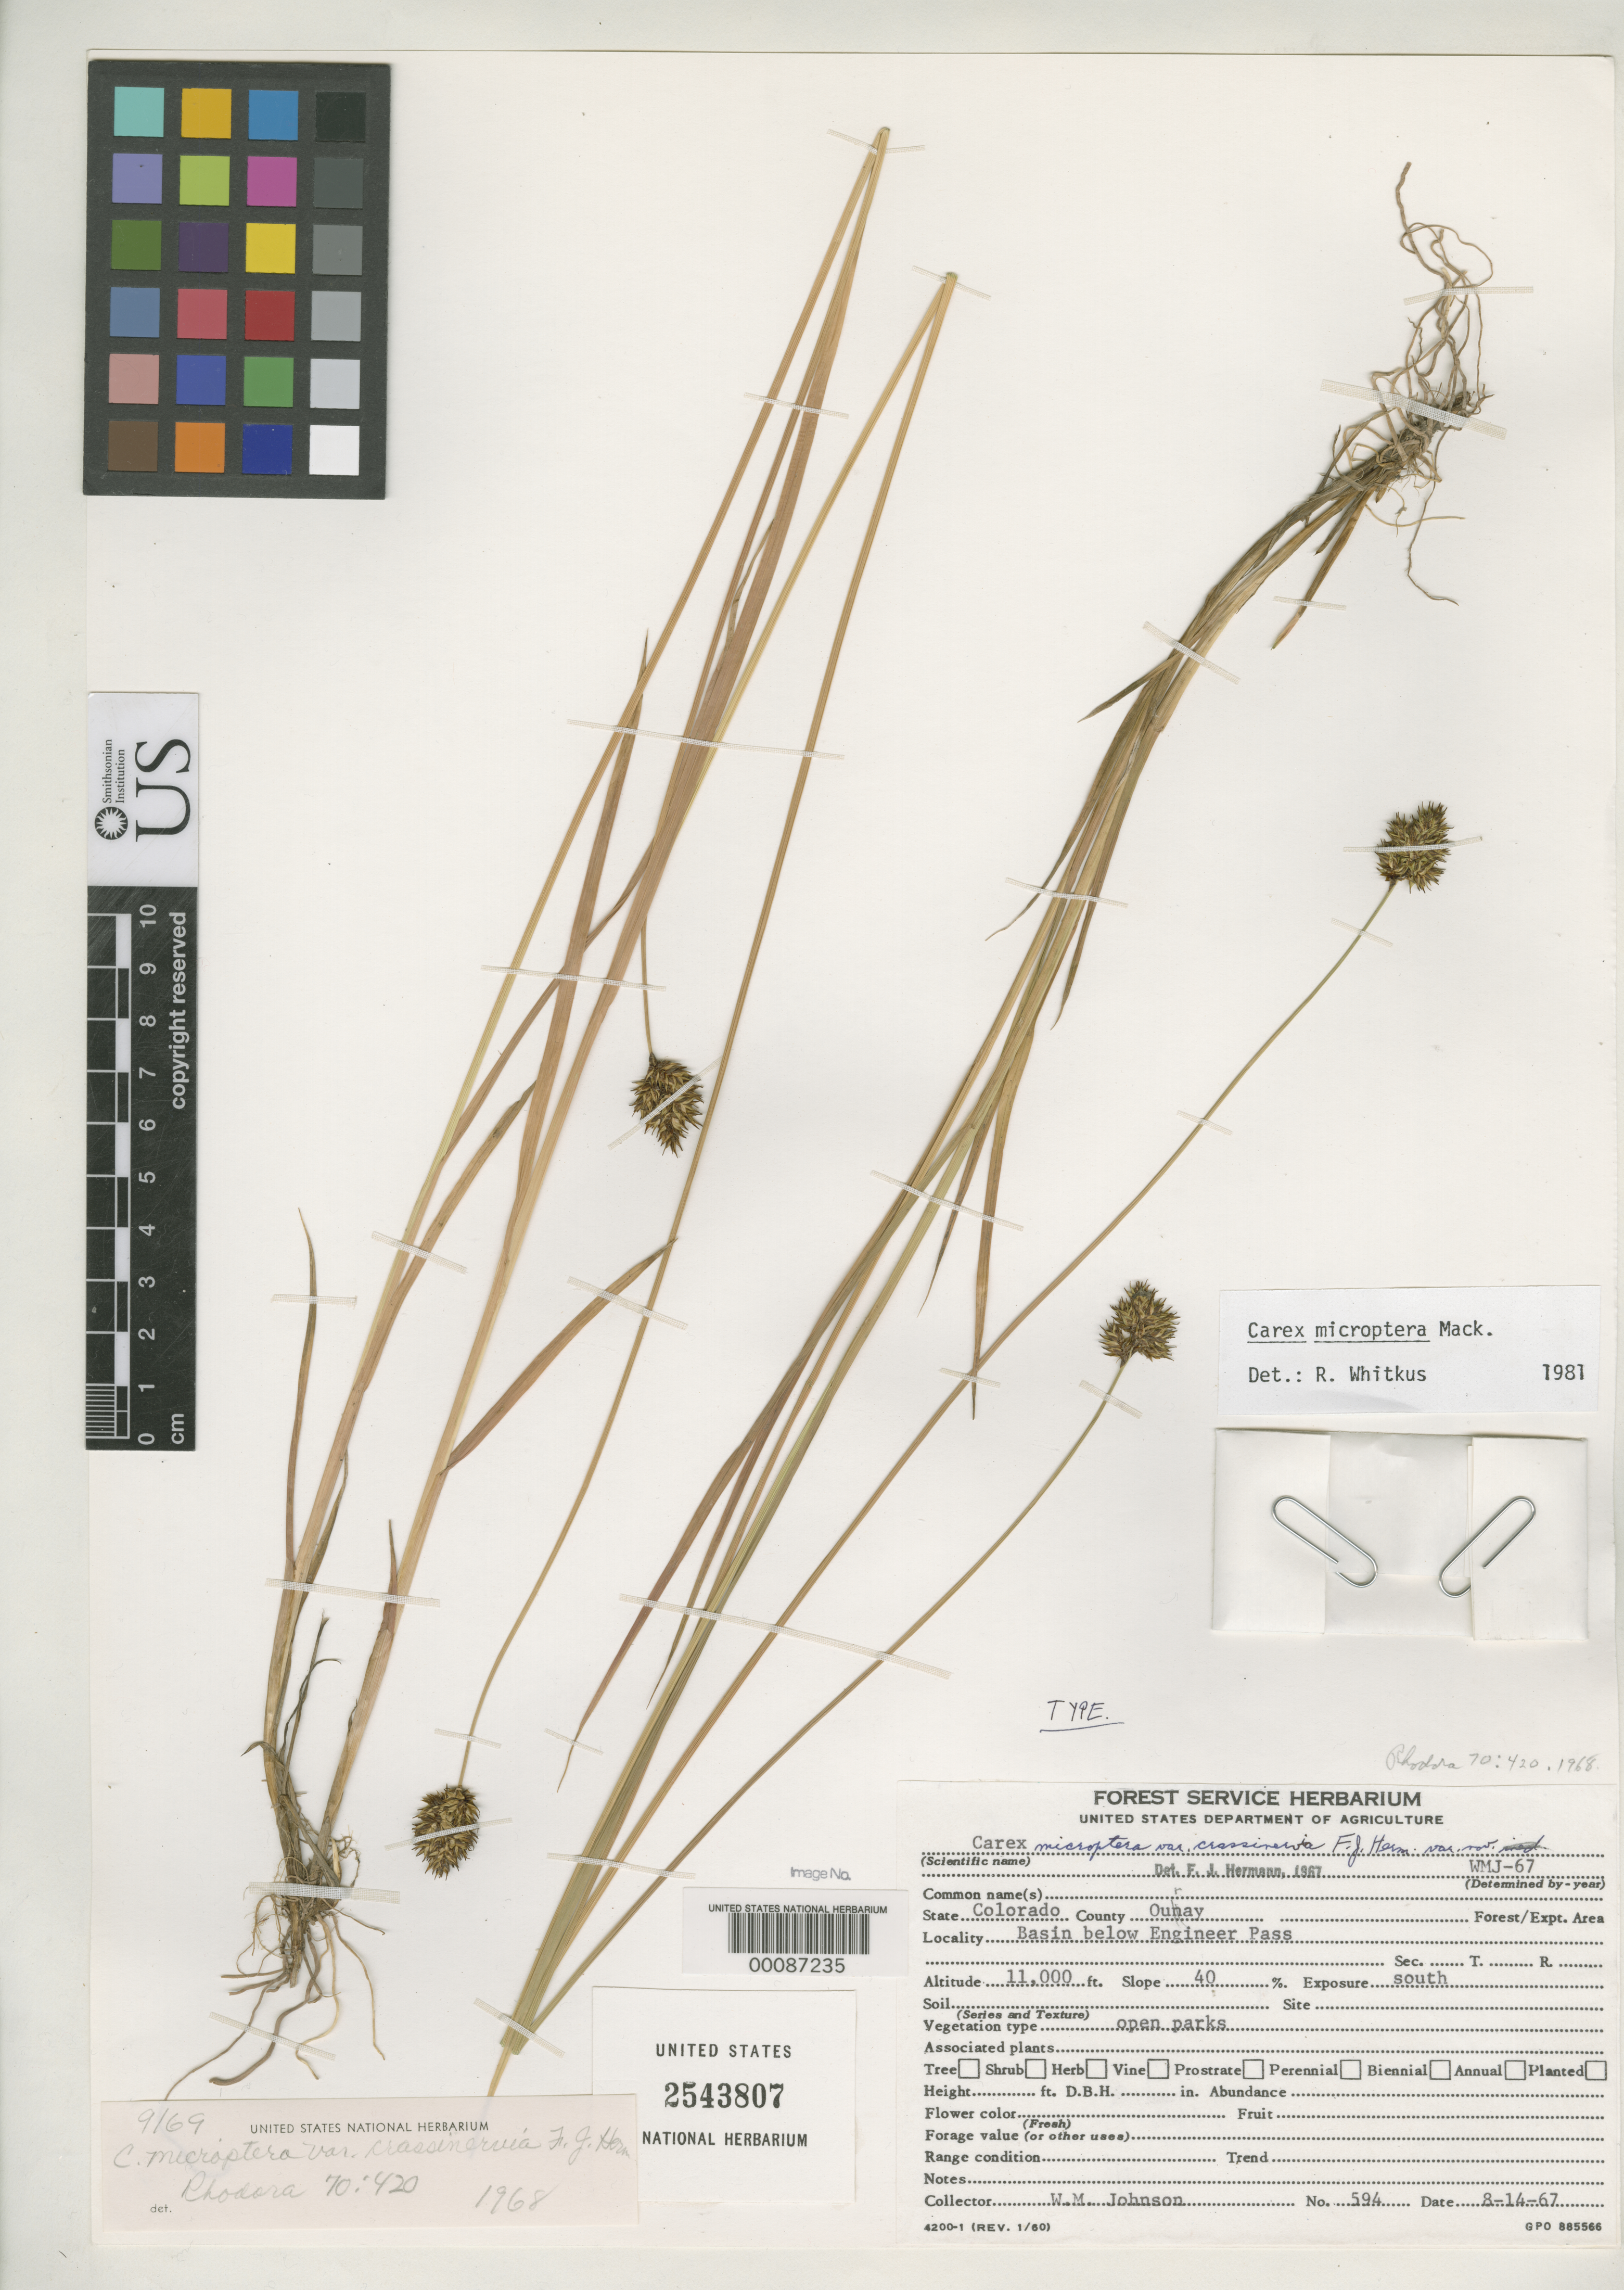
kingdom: Plantae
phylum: Tracheophyta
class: Liliopsida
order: Poales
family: Cyperaceae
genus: Carex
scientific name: Carex microptera var. crassinervia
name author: F.J. Herm.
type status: Holotype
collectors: W. M. Johnson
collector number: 594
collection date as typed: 14 Aug 1967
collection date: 1967-08-14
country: United States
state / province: Colorado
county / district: Ouray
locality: Engineer Pass.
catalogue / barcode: US 2543807